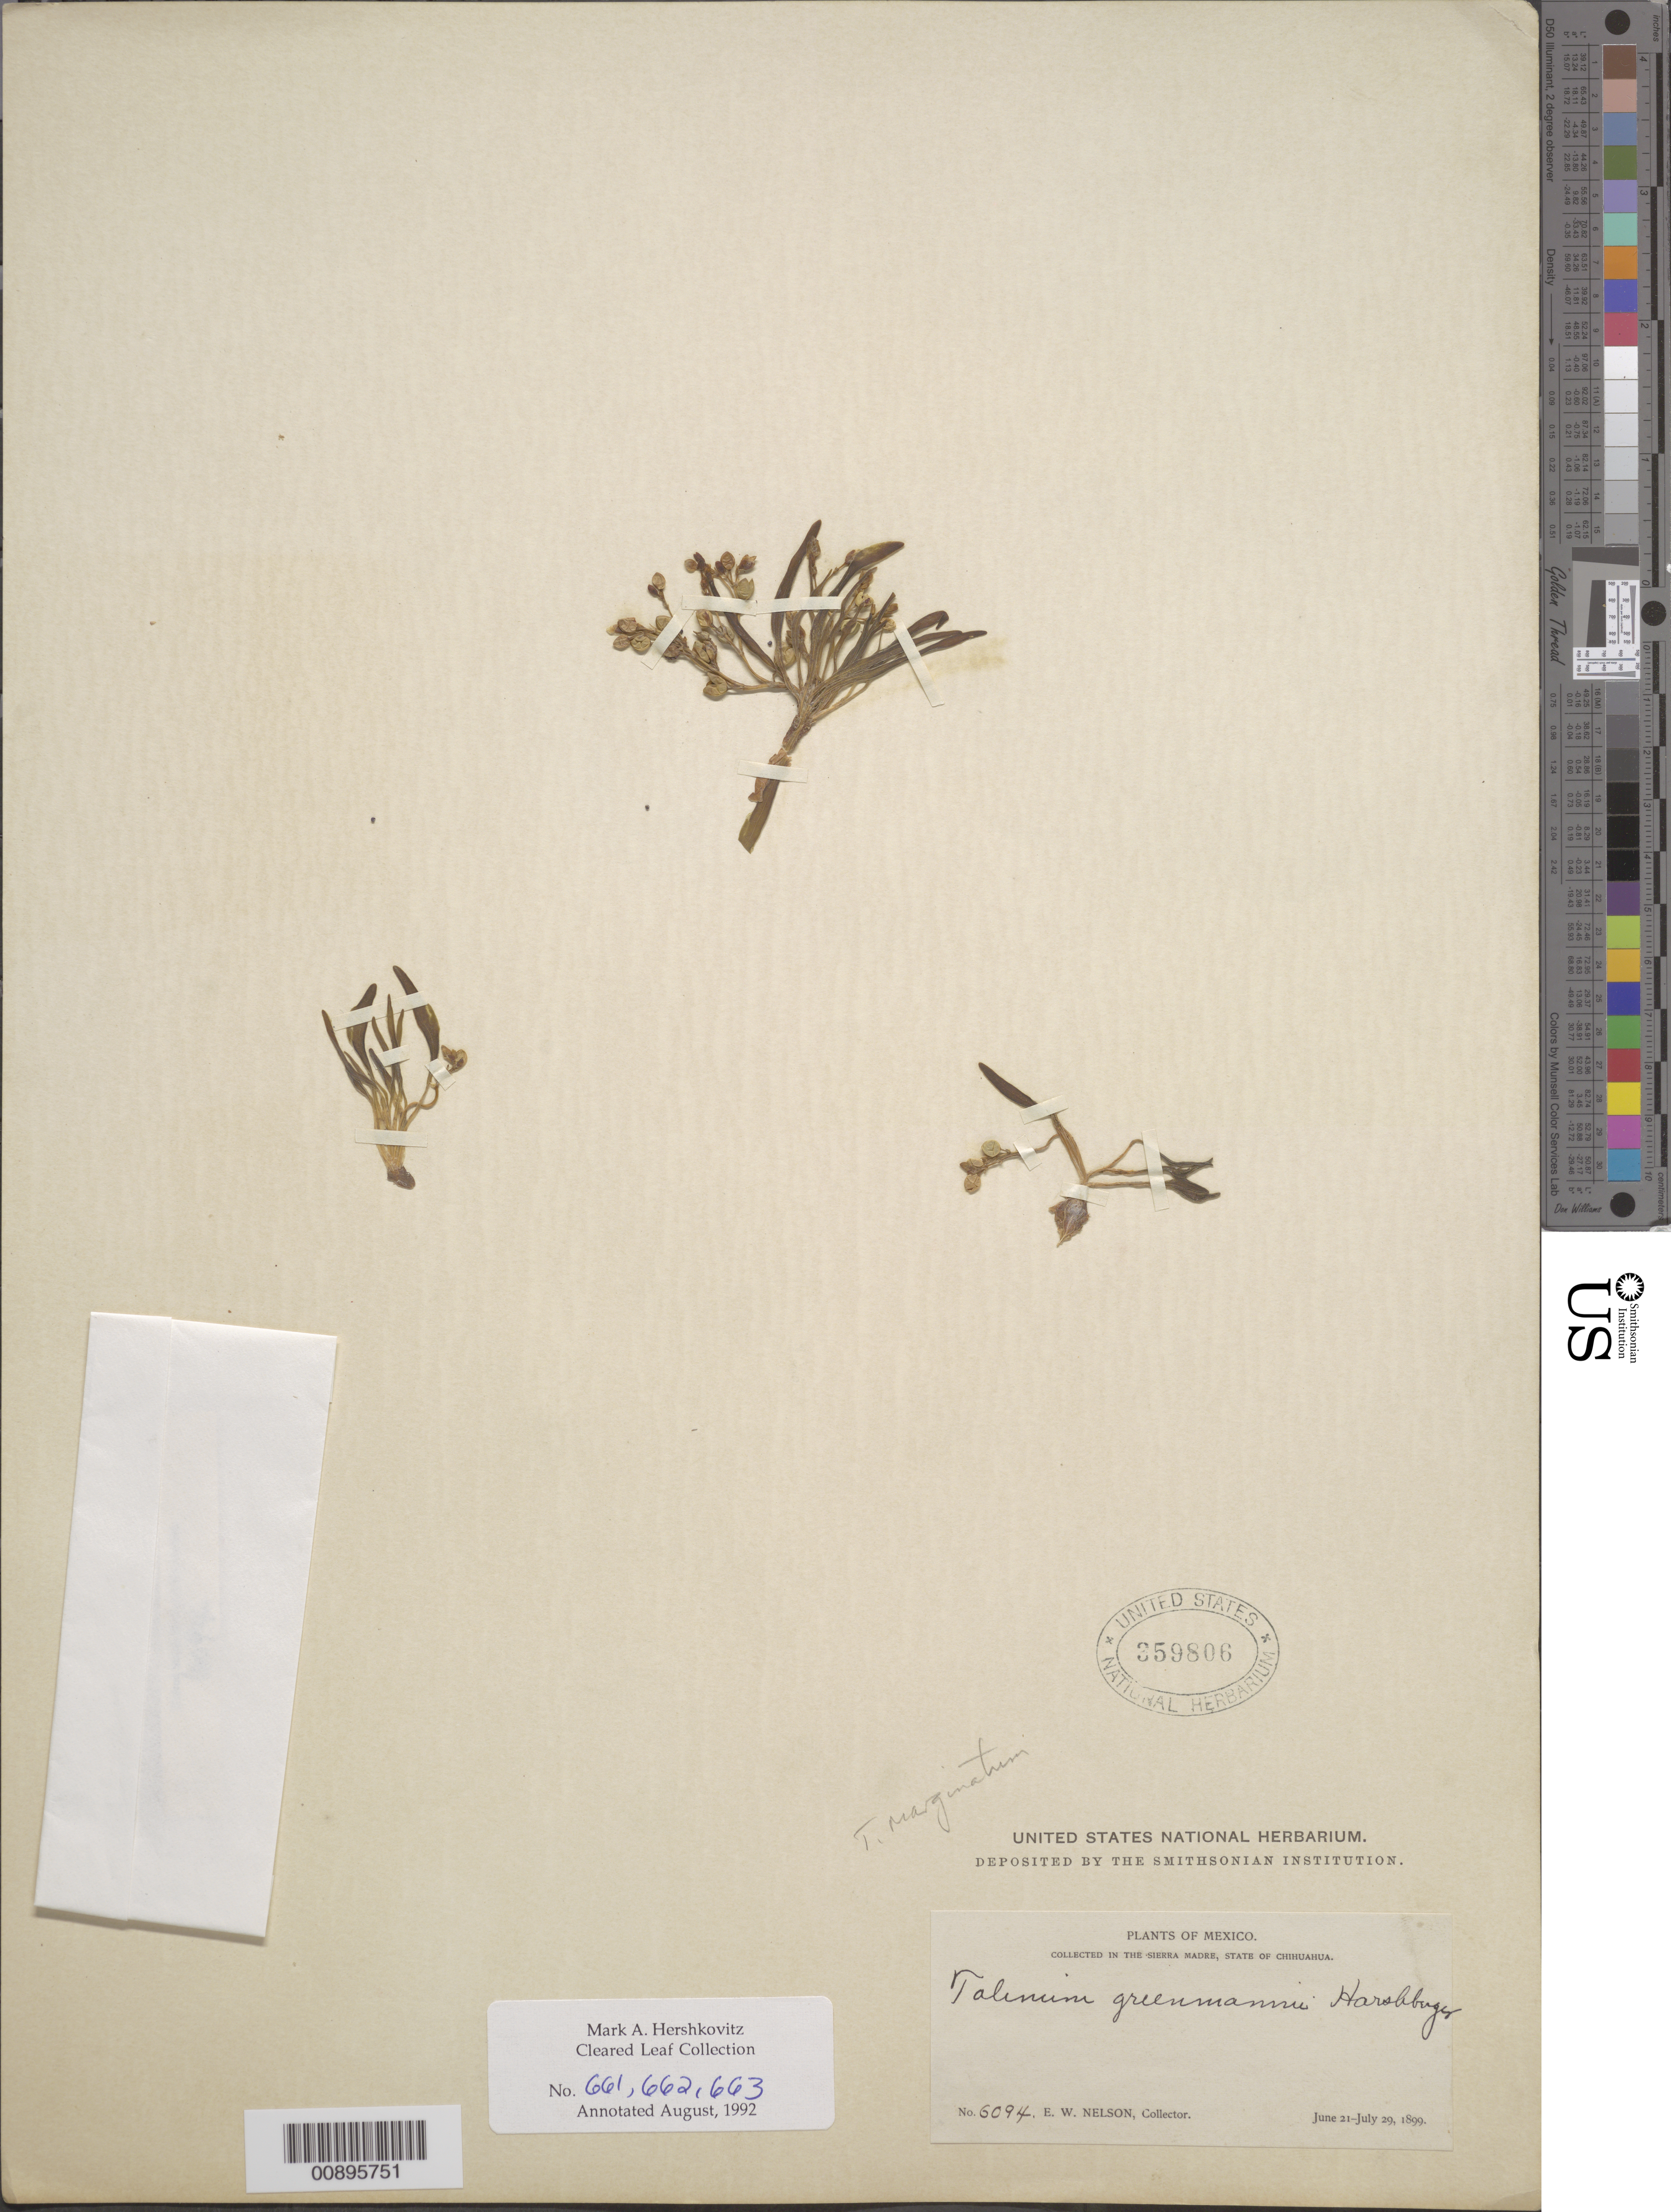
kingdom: Plantae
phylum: Tracheophyta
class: Magnoliopsida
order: Caryophyllales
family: Talinaceae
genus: Talinum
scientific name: Talinum marginatum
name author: Greene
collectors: E. W. Nelson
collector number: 6094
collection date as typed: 21 Jun 1899 to 29 Jul 1899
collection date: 1899-06-21/1899-07-29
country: Mexico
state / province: Chihuahua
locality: Sierra Madre, Chihuahua.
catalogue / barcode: US 359806